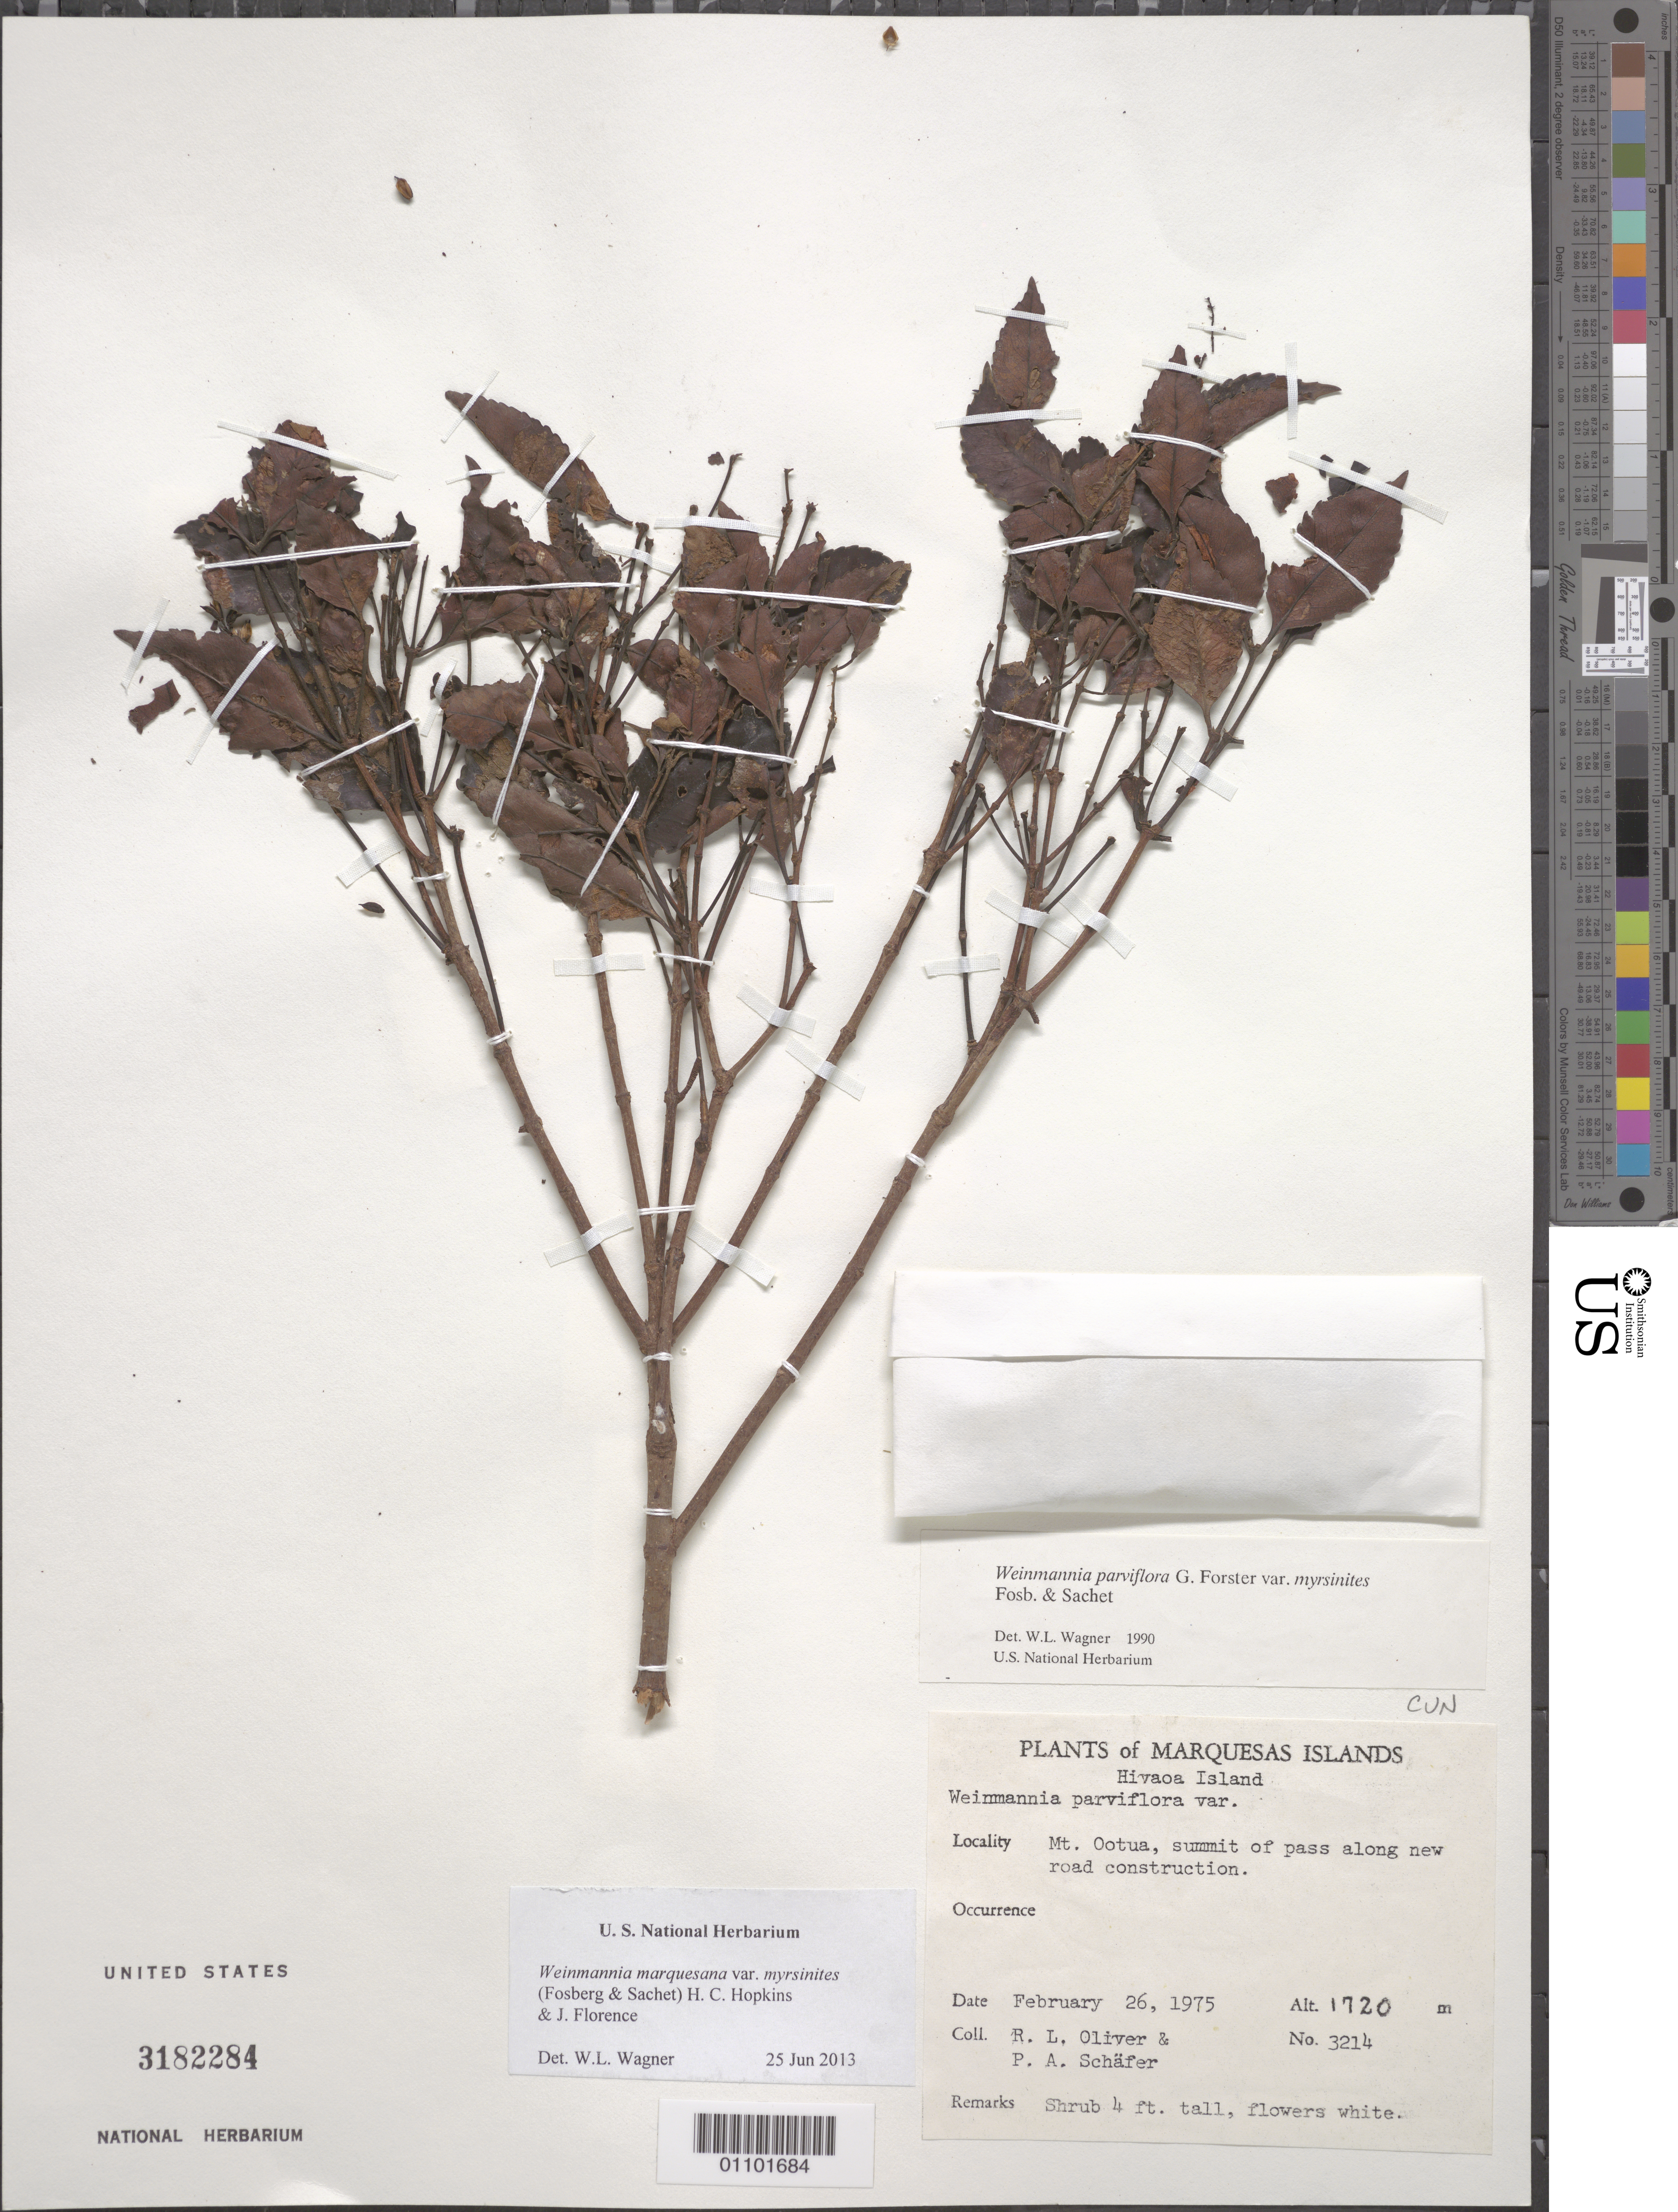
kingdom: Plantae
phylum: Tracheophyta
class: Magnoliopsida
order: Oxalidales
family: Cunoniaceae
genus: Pterophylla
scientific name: Pterophylla marquesana var. myrsinites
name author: (Fosberg & Sachet) Pillon & H.C. Hopkins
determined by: Wagner, W. L., (BOT), Smithsonian Institution - National Museum of Natural History (UNITED STATES)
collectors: R. L. Oliver & P. A. Schäfer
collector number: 3214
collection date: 1975-02-26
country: French Polynesia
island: Hiva Oa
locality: Mt. Ootua, summit of pass along new road construction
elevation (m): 1720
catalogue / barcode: US 3182284